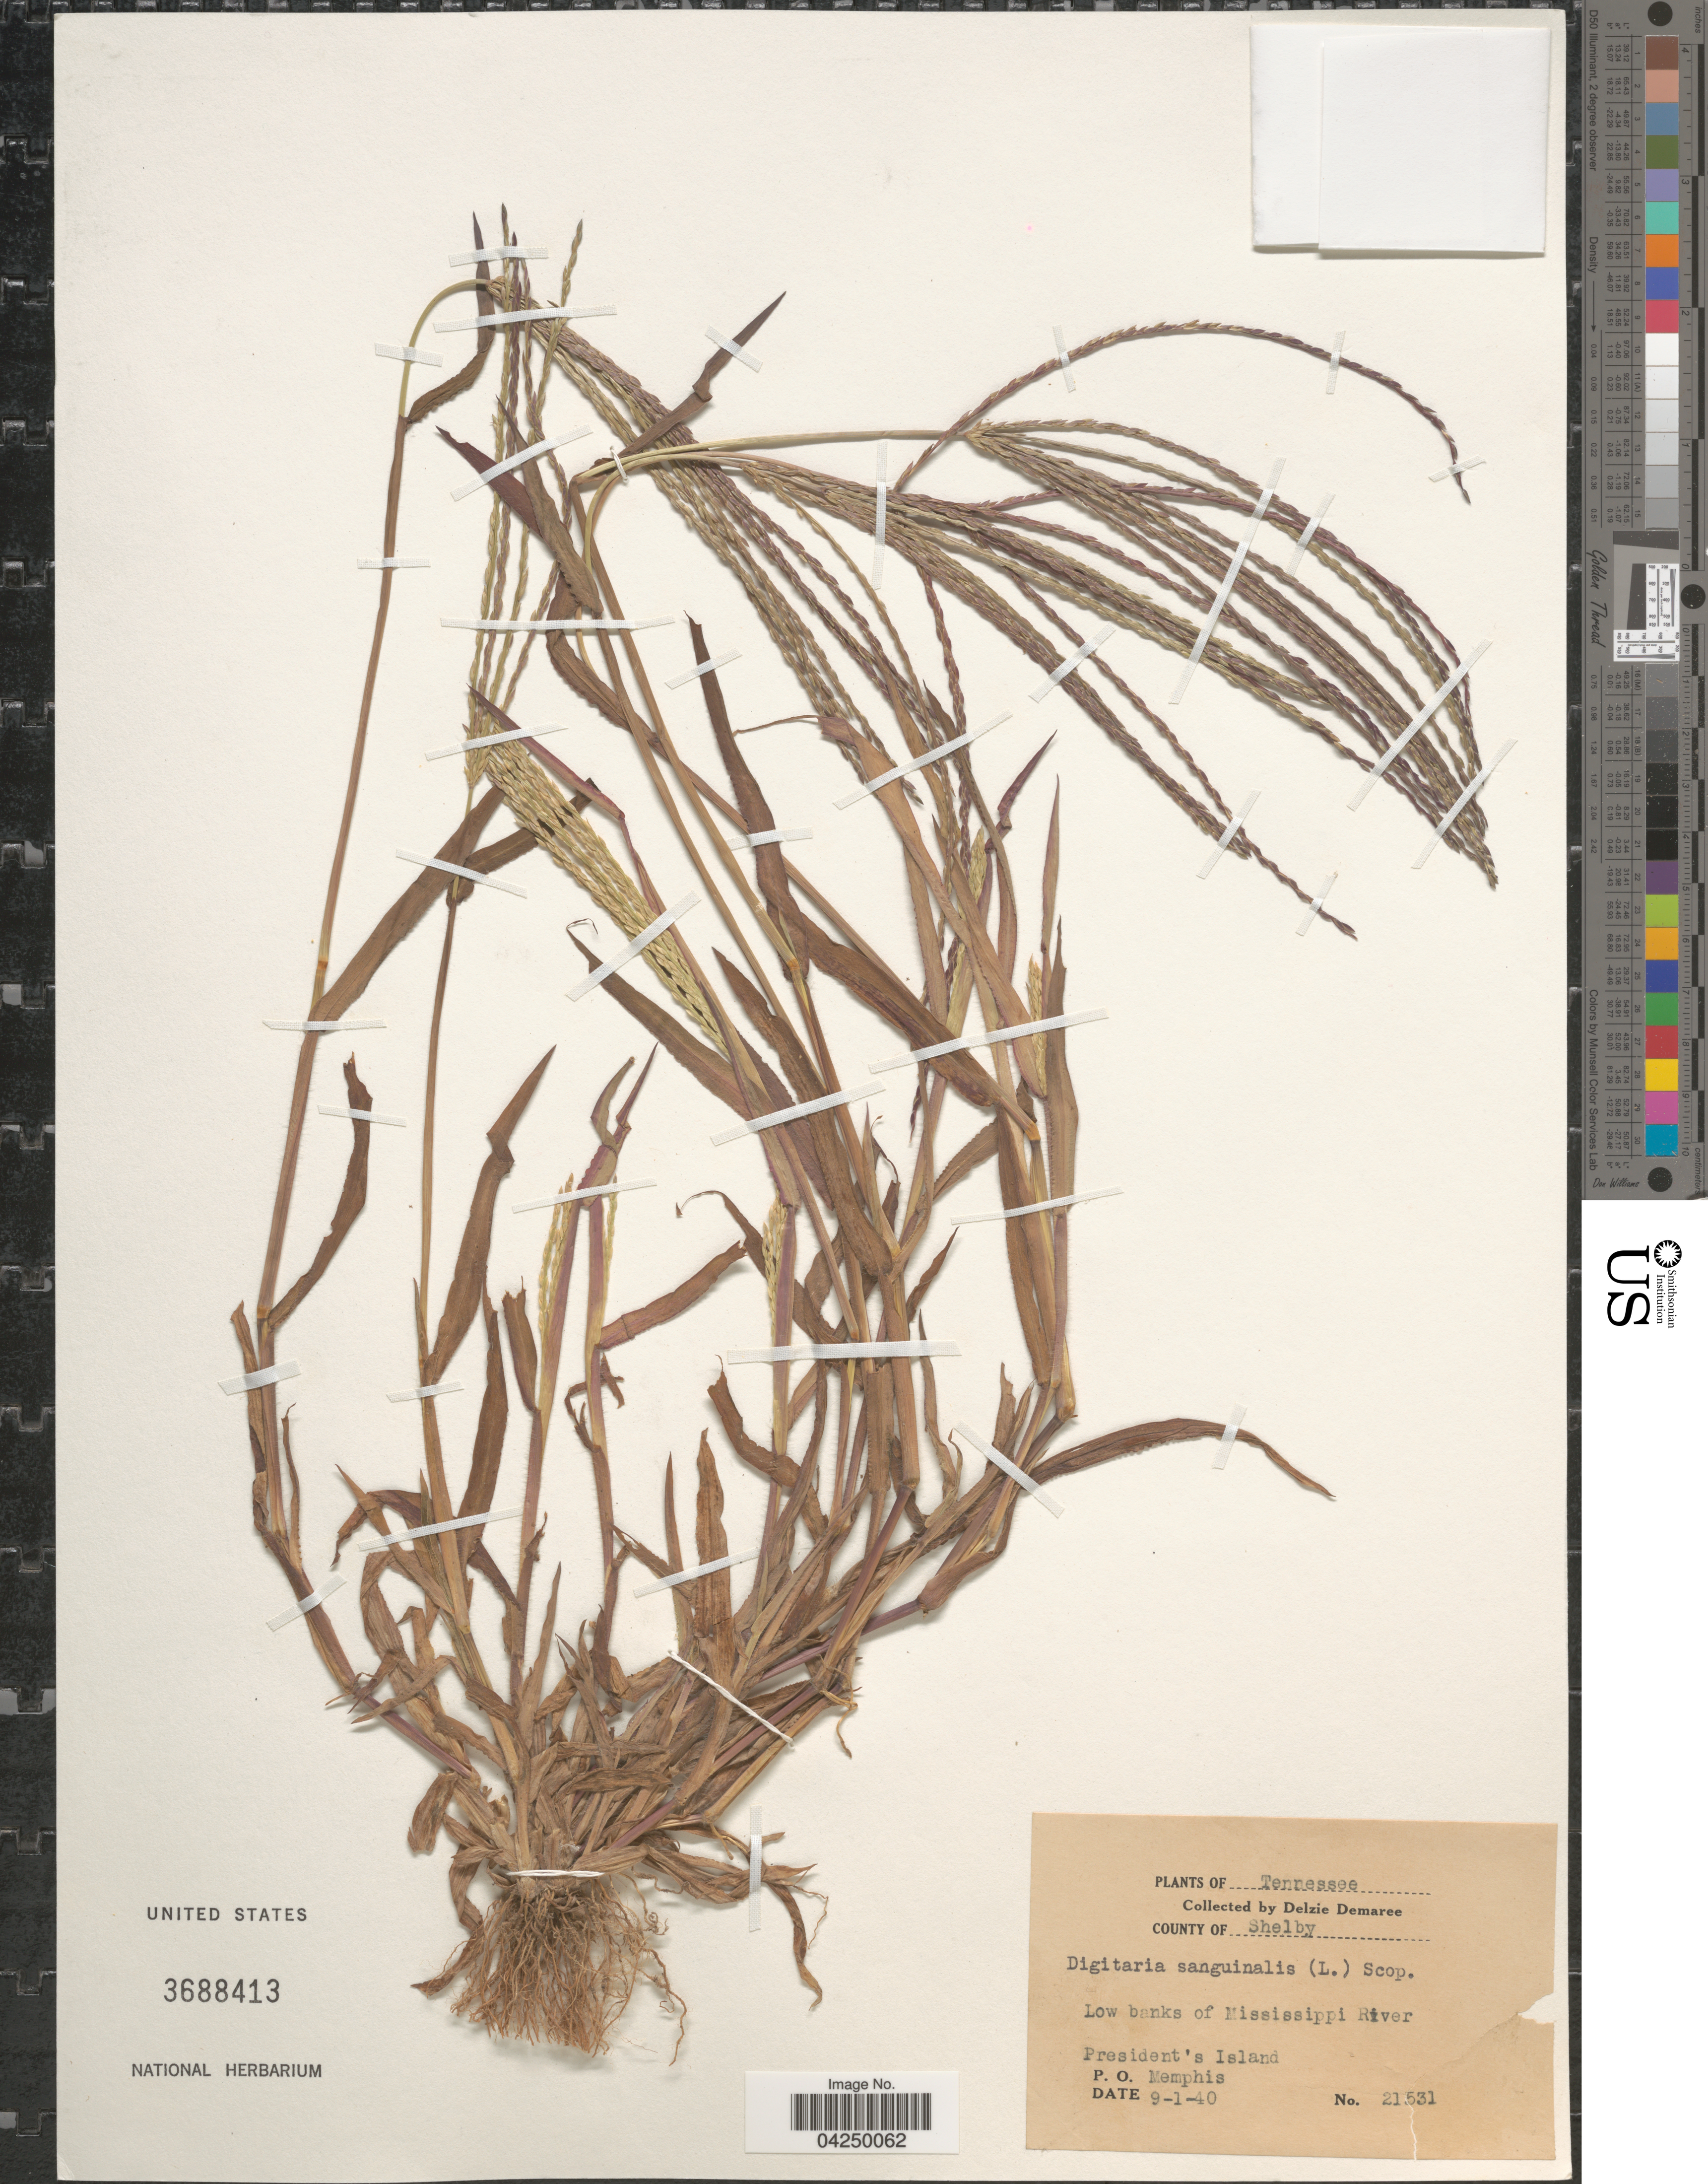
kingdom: Plantae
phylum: Tracheophyta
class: Liliopsida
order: Poales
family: Poaceae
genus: Digitaria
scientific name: Digitaria sanguinalis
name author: (L.) Scop.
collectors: D. Demaree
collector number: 21531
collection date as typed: Transcribed d/m/y: 1/9/40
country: United States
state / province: Tennessee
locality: County of Shelby. Low banks of Mississippi River. President's Island. P. O. Memphis.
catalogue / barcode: US 3688413